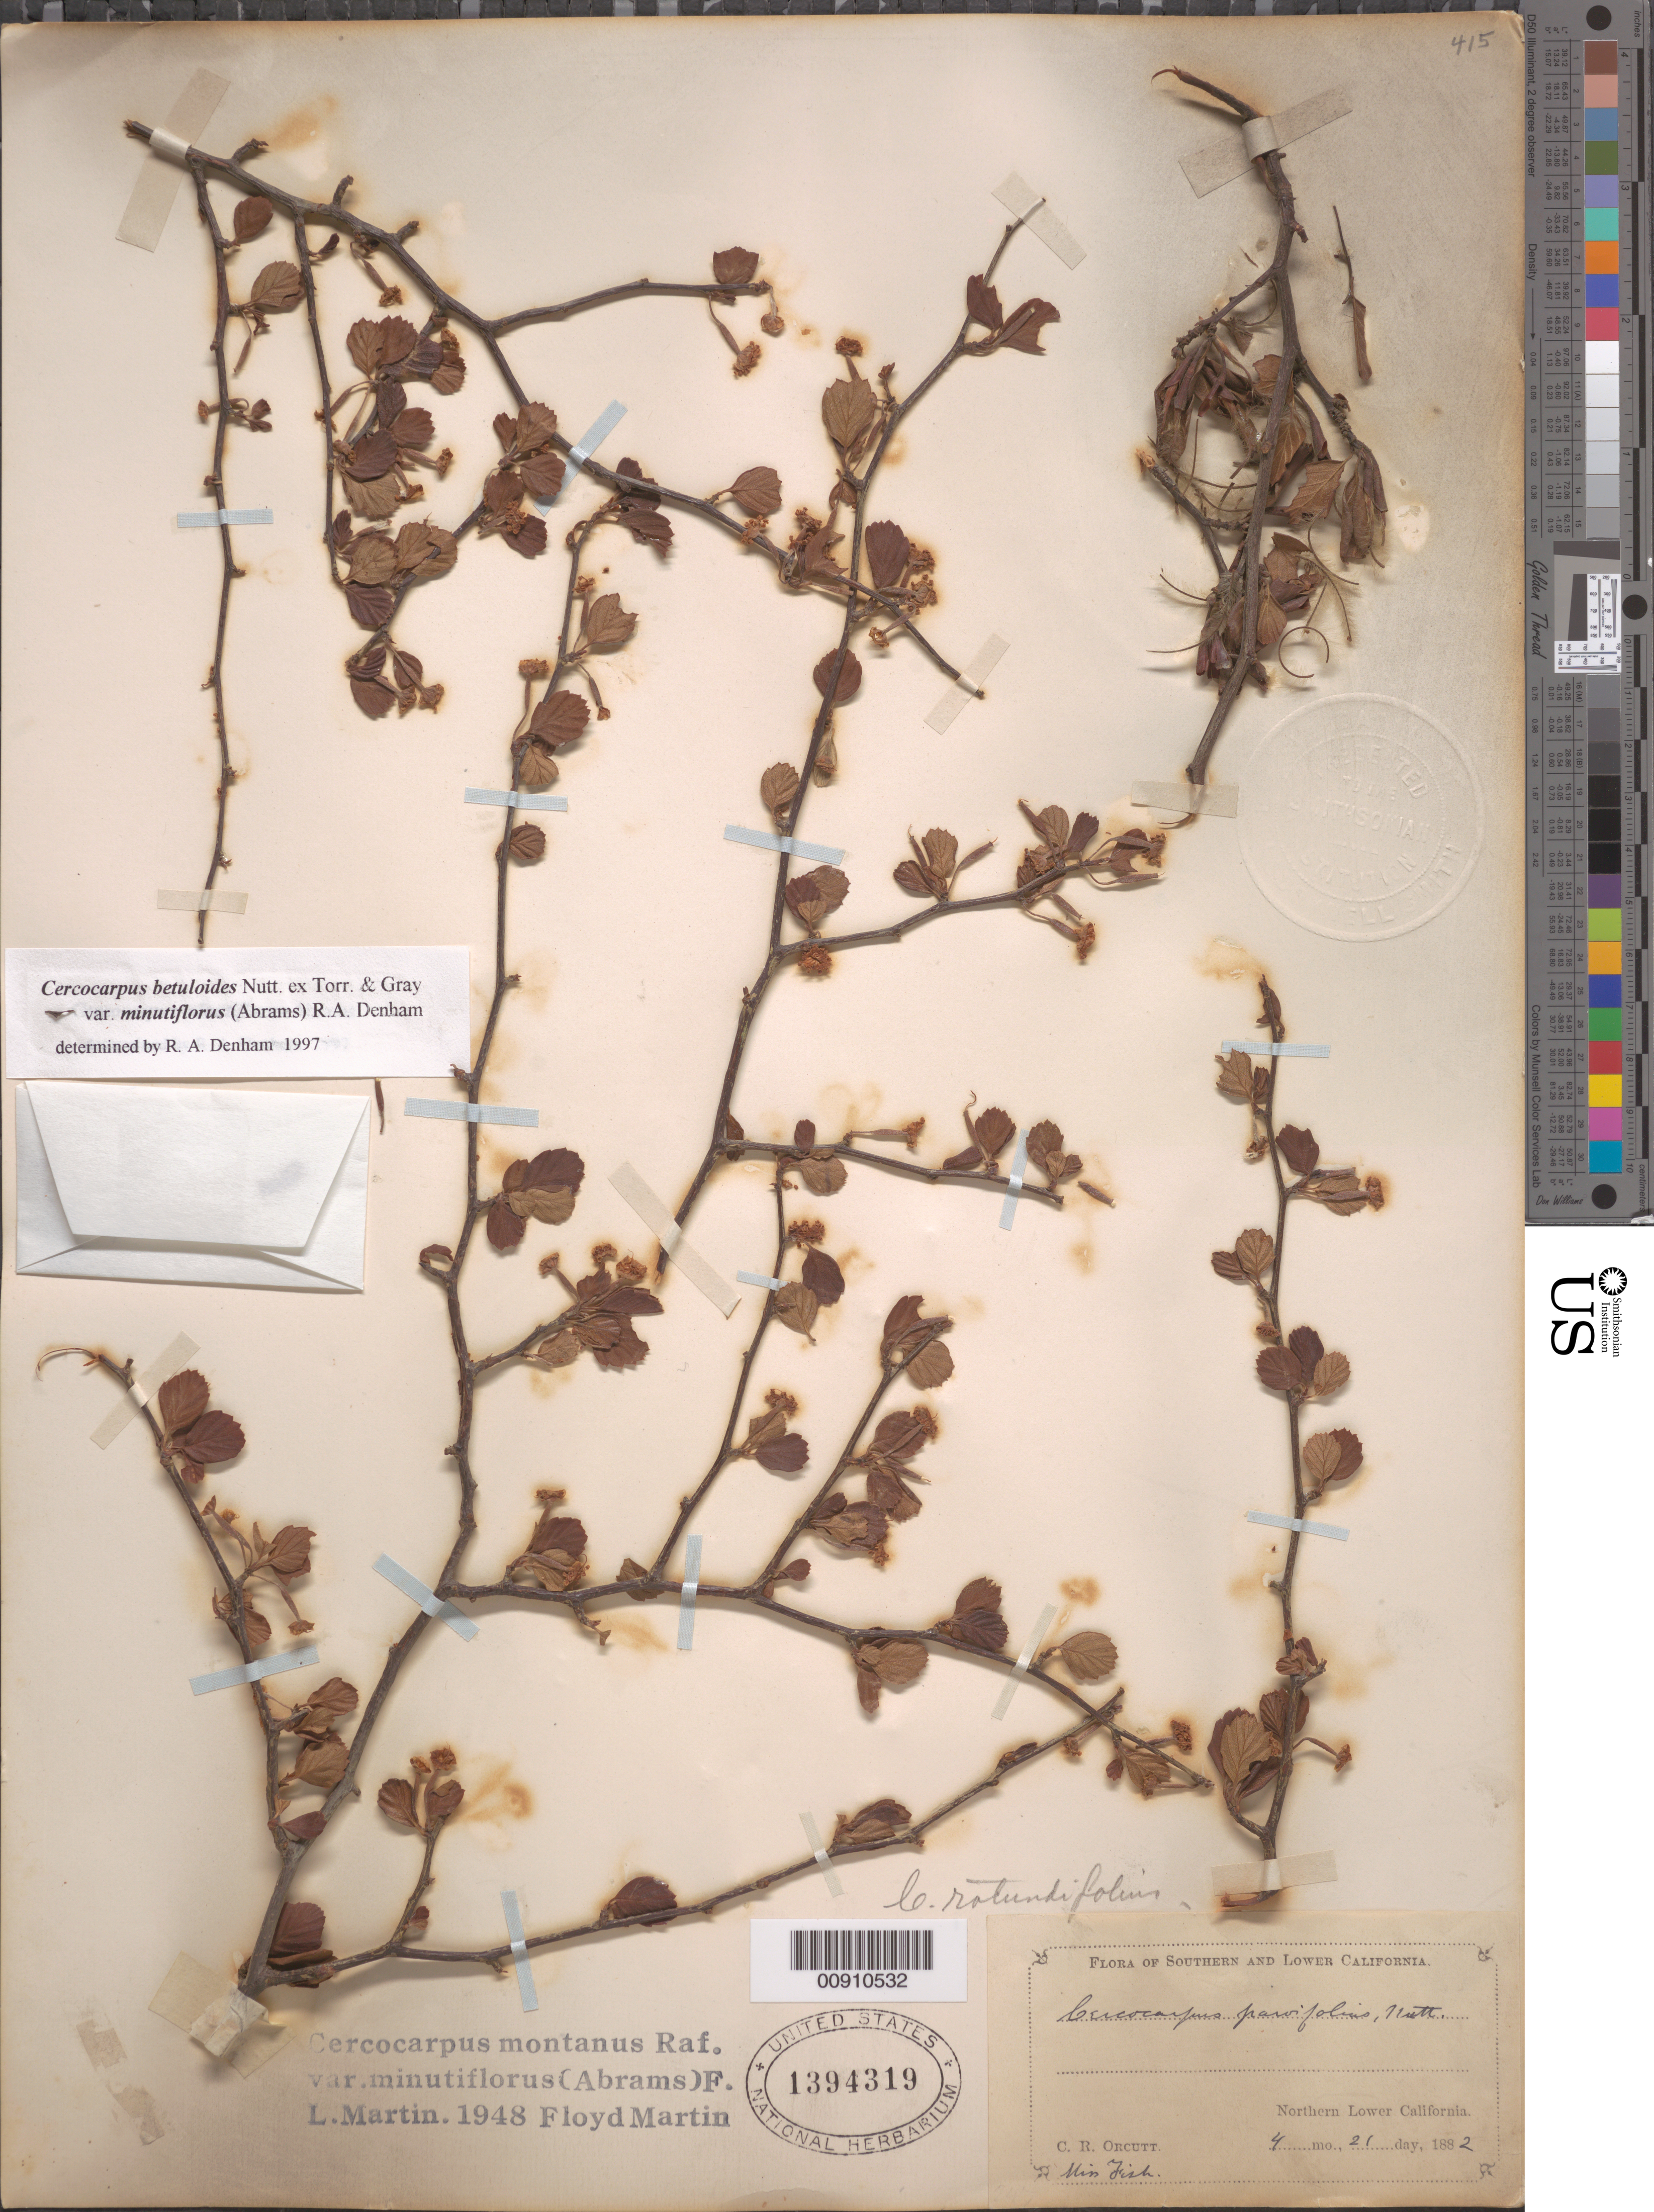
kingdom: Plantae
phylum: Tracheophyta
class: Magnoliopsida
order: Rosales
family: Rosaceae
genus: Cercocarpus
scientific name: Cercocarpus betuloides var. minutiflorus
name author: Nutt.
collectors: C. R. Orcutt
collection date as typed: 21 Apr 1882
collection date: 1882-04-21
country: Mexico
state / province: Baja California Norte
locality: Northern Lower California.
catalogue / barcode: US 1394319